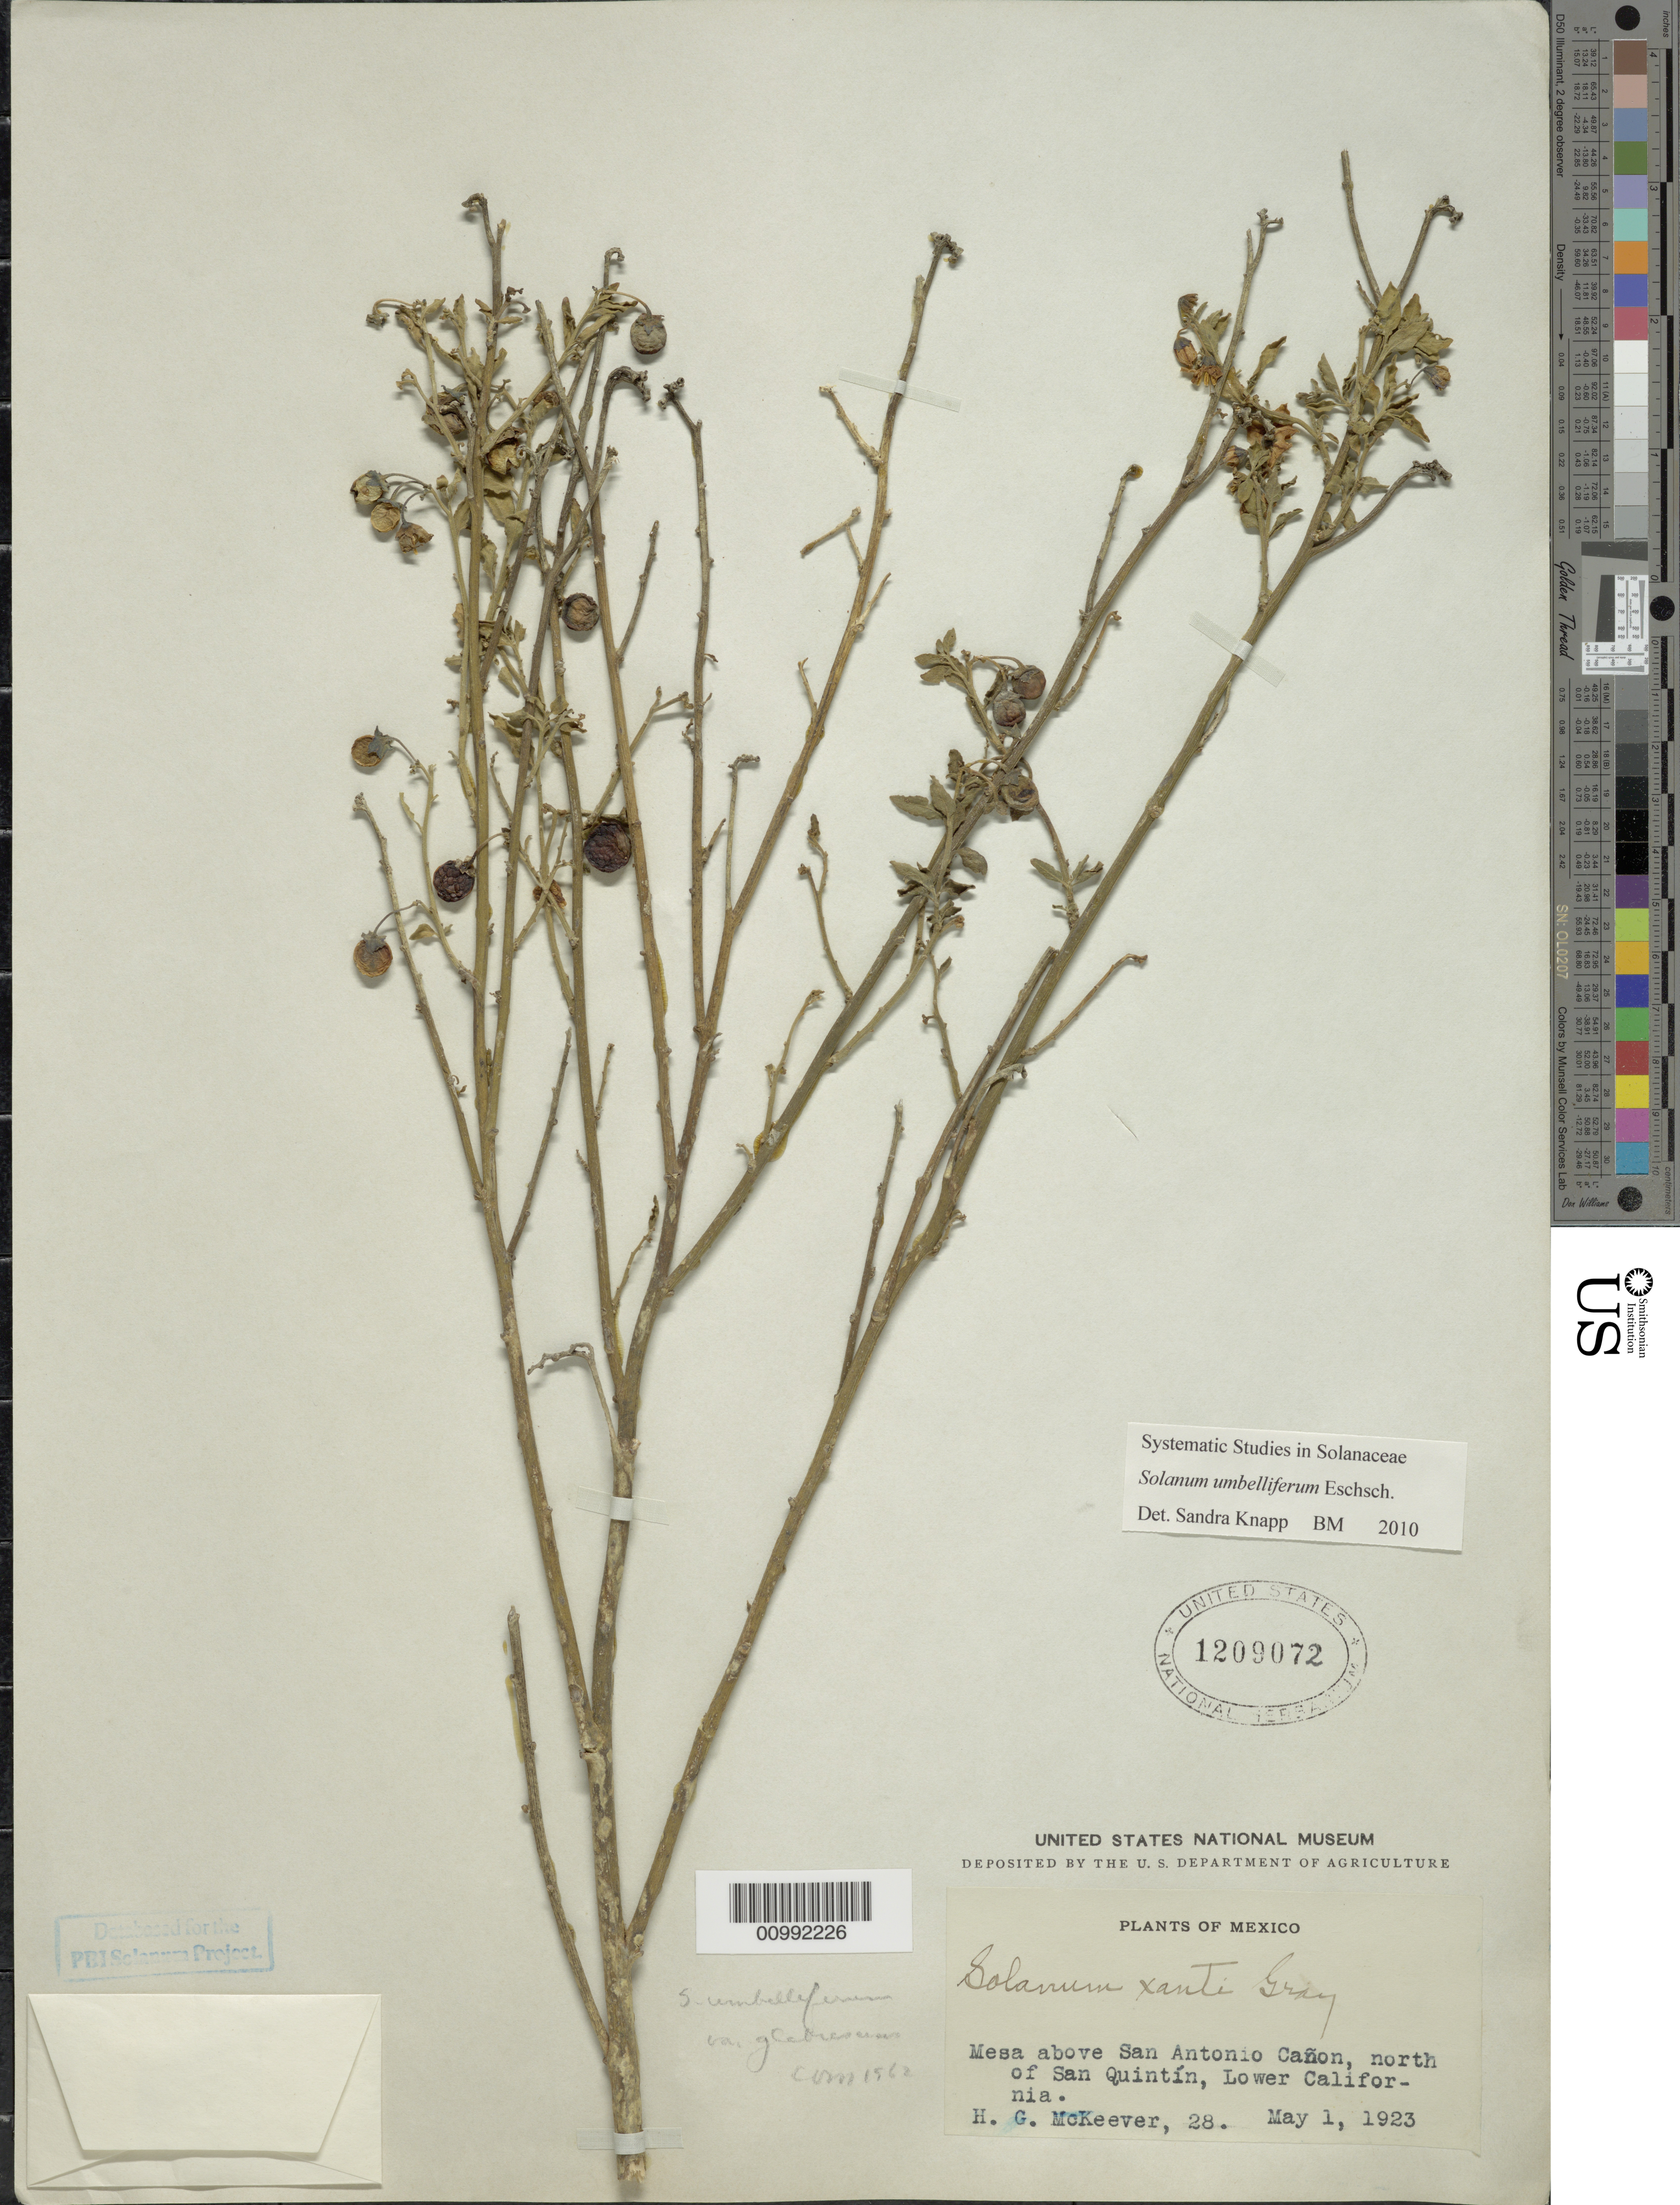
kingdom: Plantae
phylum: Tracheophyta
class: Magnoliopsida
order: Solanales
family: Solanaceae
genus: Solanum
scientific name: Solanum umbelliferum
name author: Eschsch.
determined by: Knapp, S. D.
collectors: H. Mckeever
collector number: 28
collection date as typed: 1 May 1923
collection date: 1923-05-01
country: Mexico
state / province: Baja California Norte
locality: mesa above canyon, N of San Quintin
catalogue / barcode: US 1209072